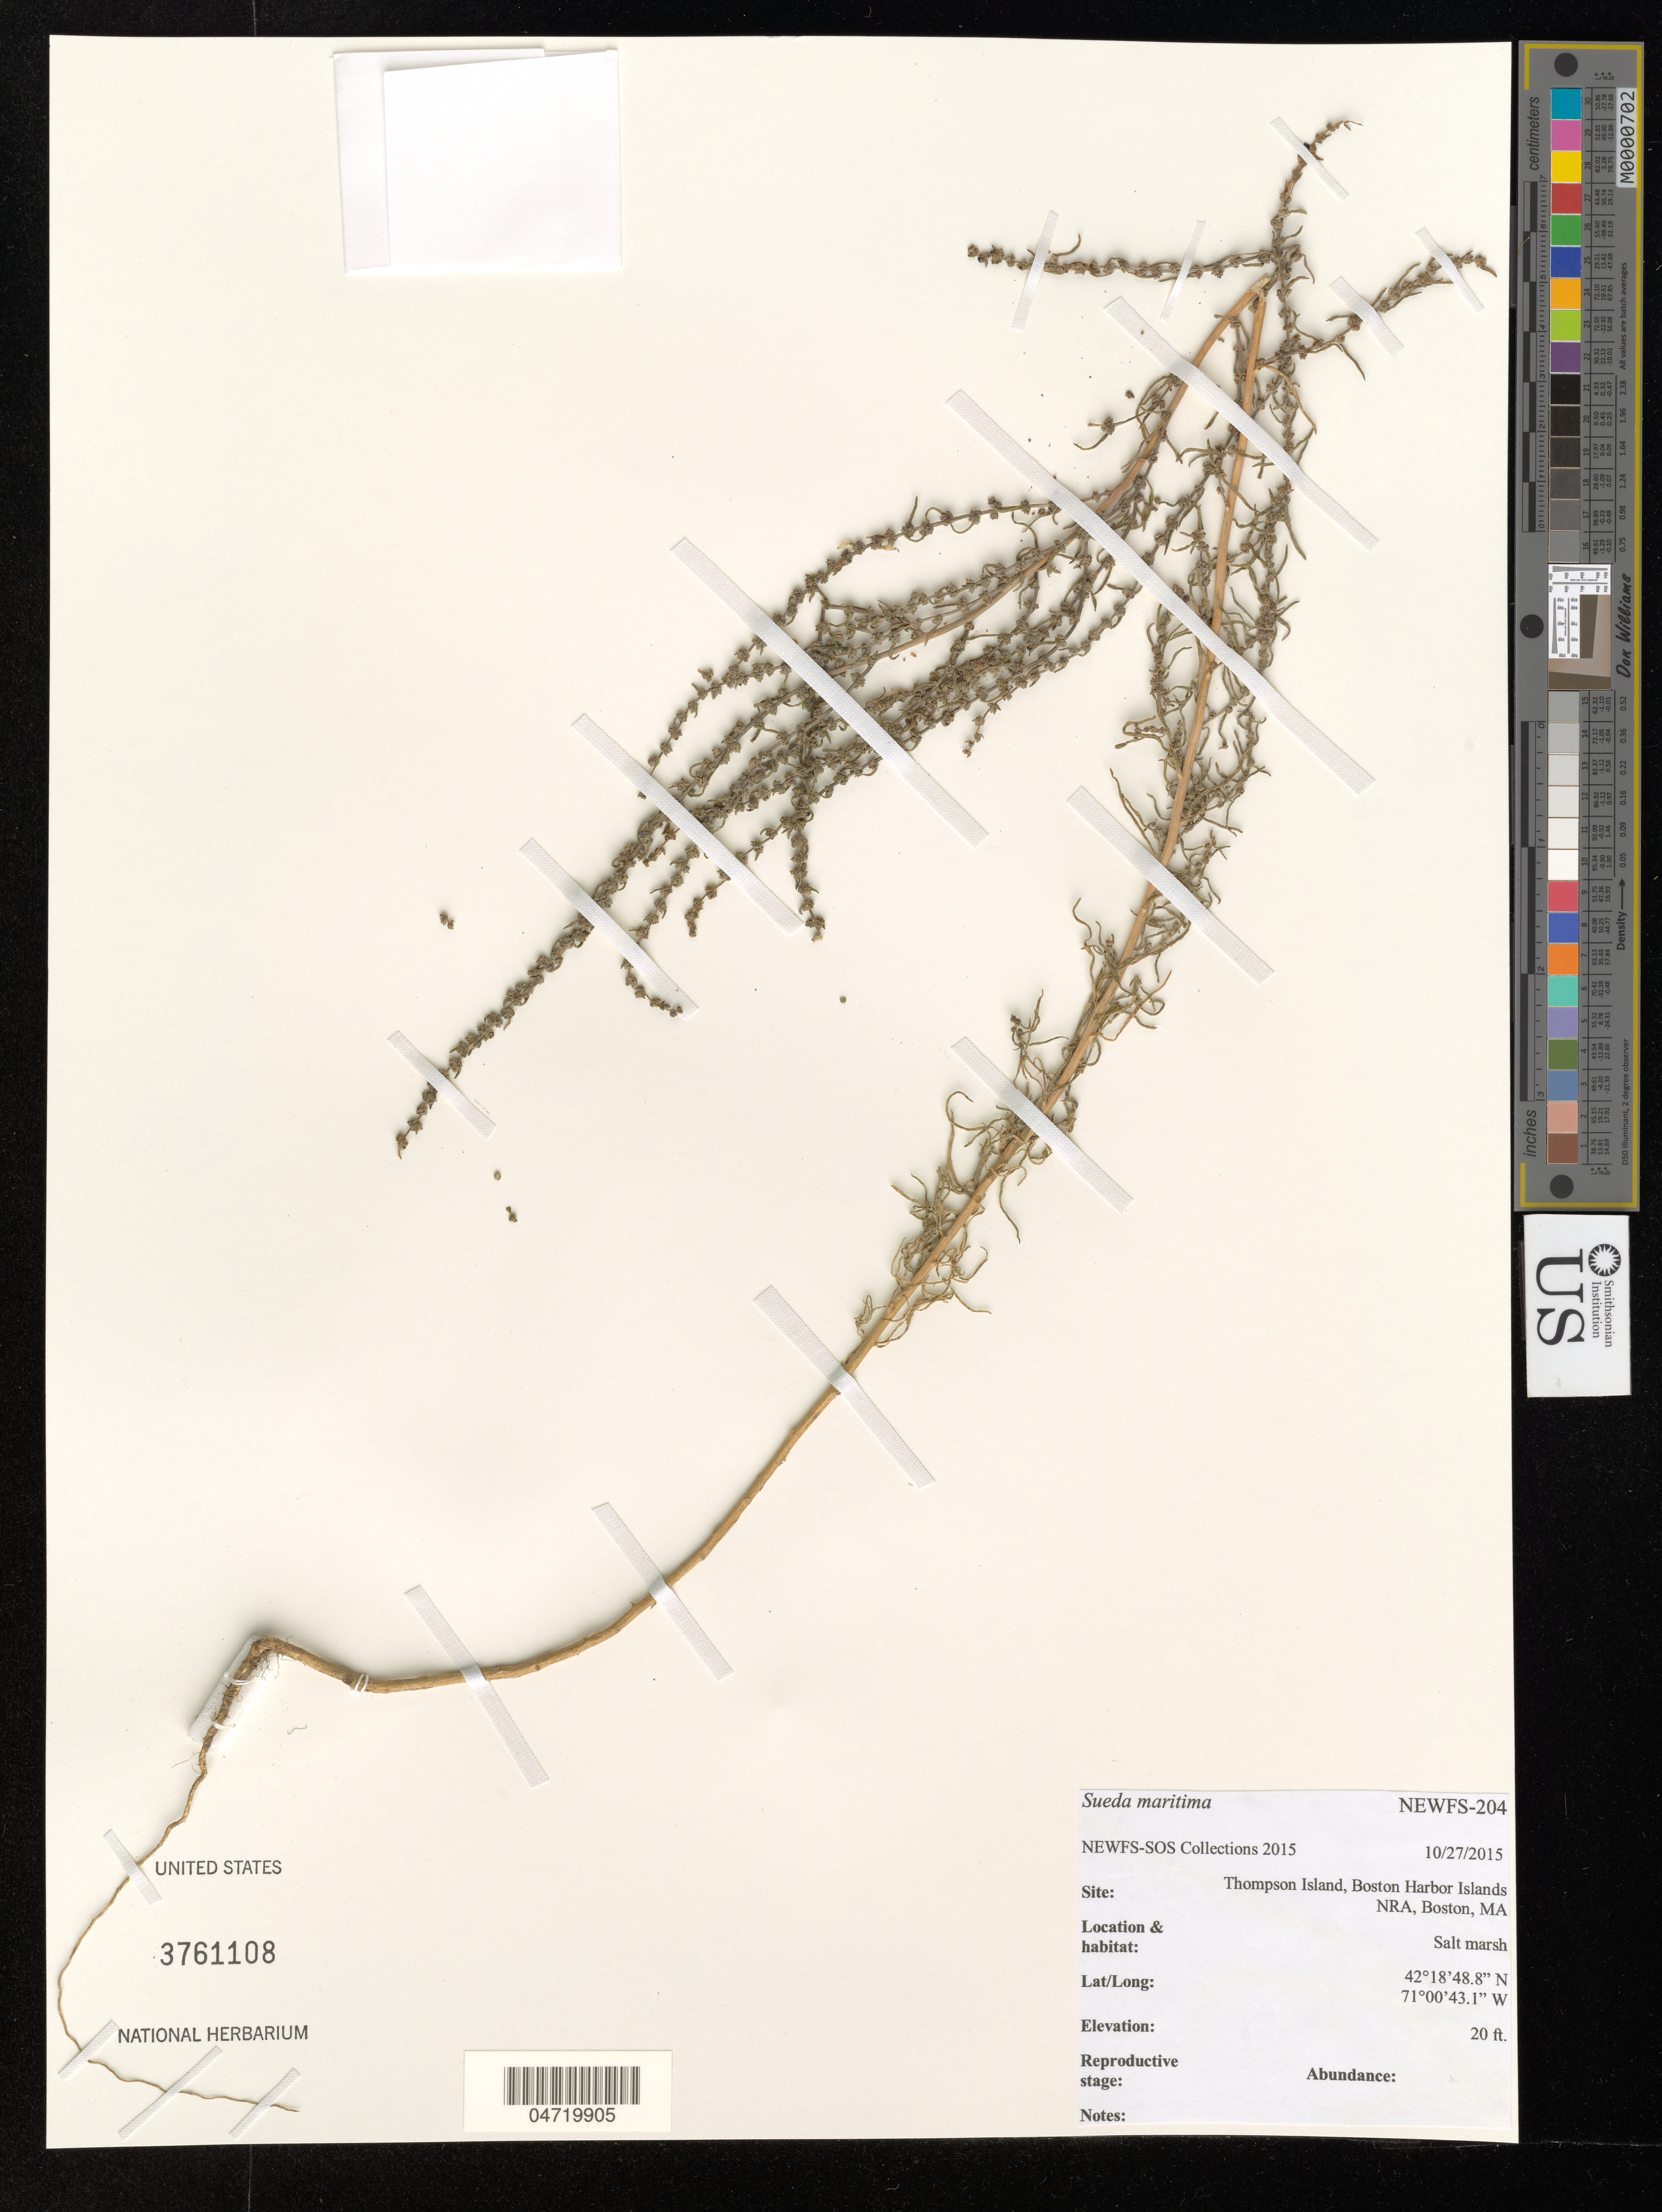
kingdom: Plantae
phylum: Tracheophyta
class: Magnoliopsida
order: Caryophyllales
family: Amaranthaceae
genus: Suaeda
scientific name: Suaeda maritima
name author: (L.) Dumort.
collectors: NEWFS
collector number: NEWFS-204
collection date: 2015-10-27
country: United States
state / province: Massachusetts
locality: Thompson Island, Boston Harbor Islands NRA, Boston.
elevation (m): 6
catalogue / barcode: US 3761108